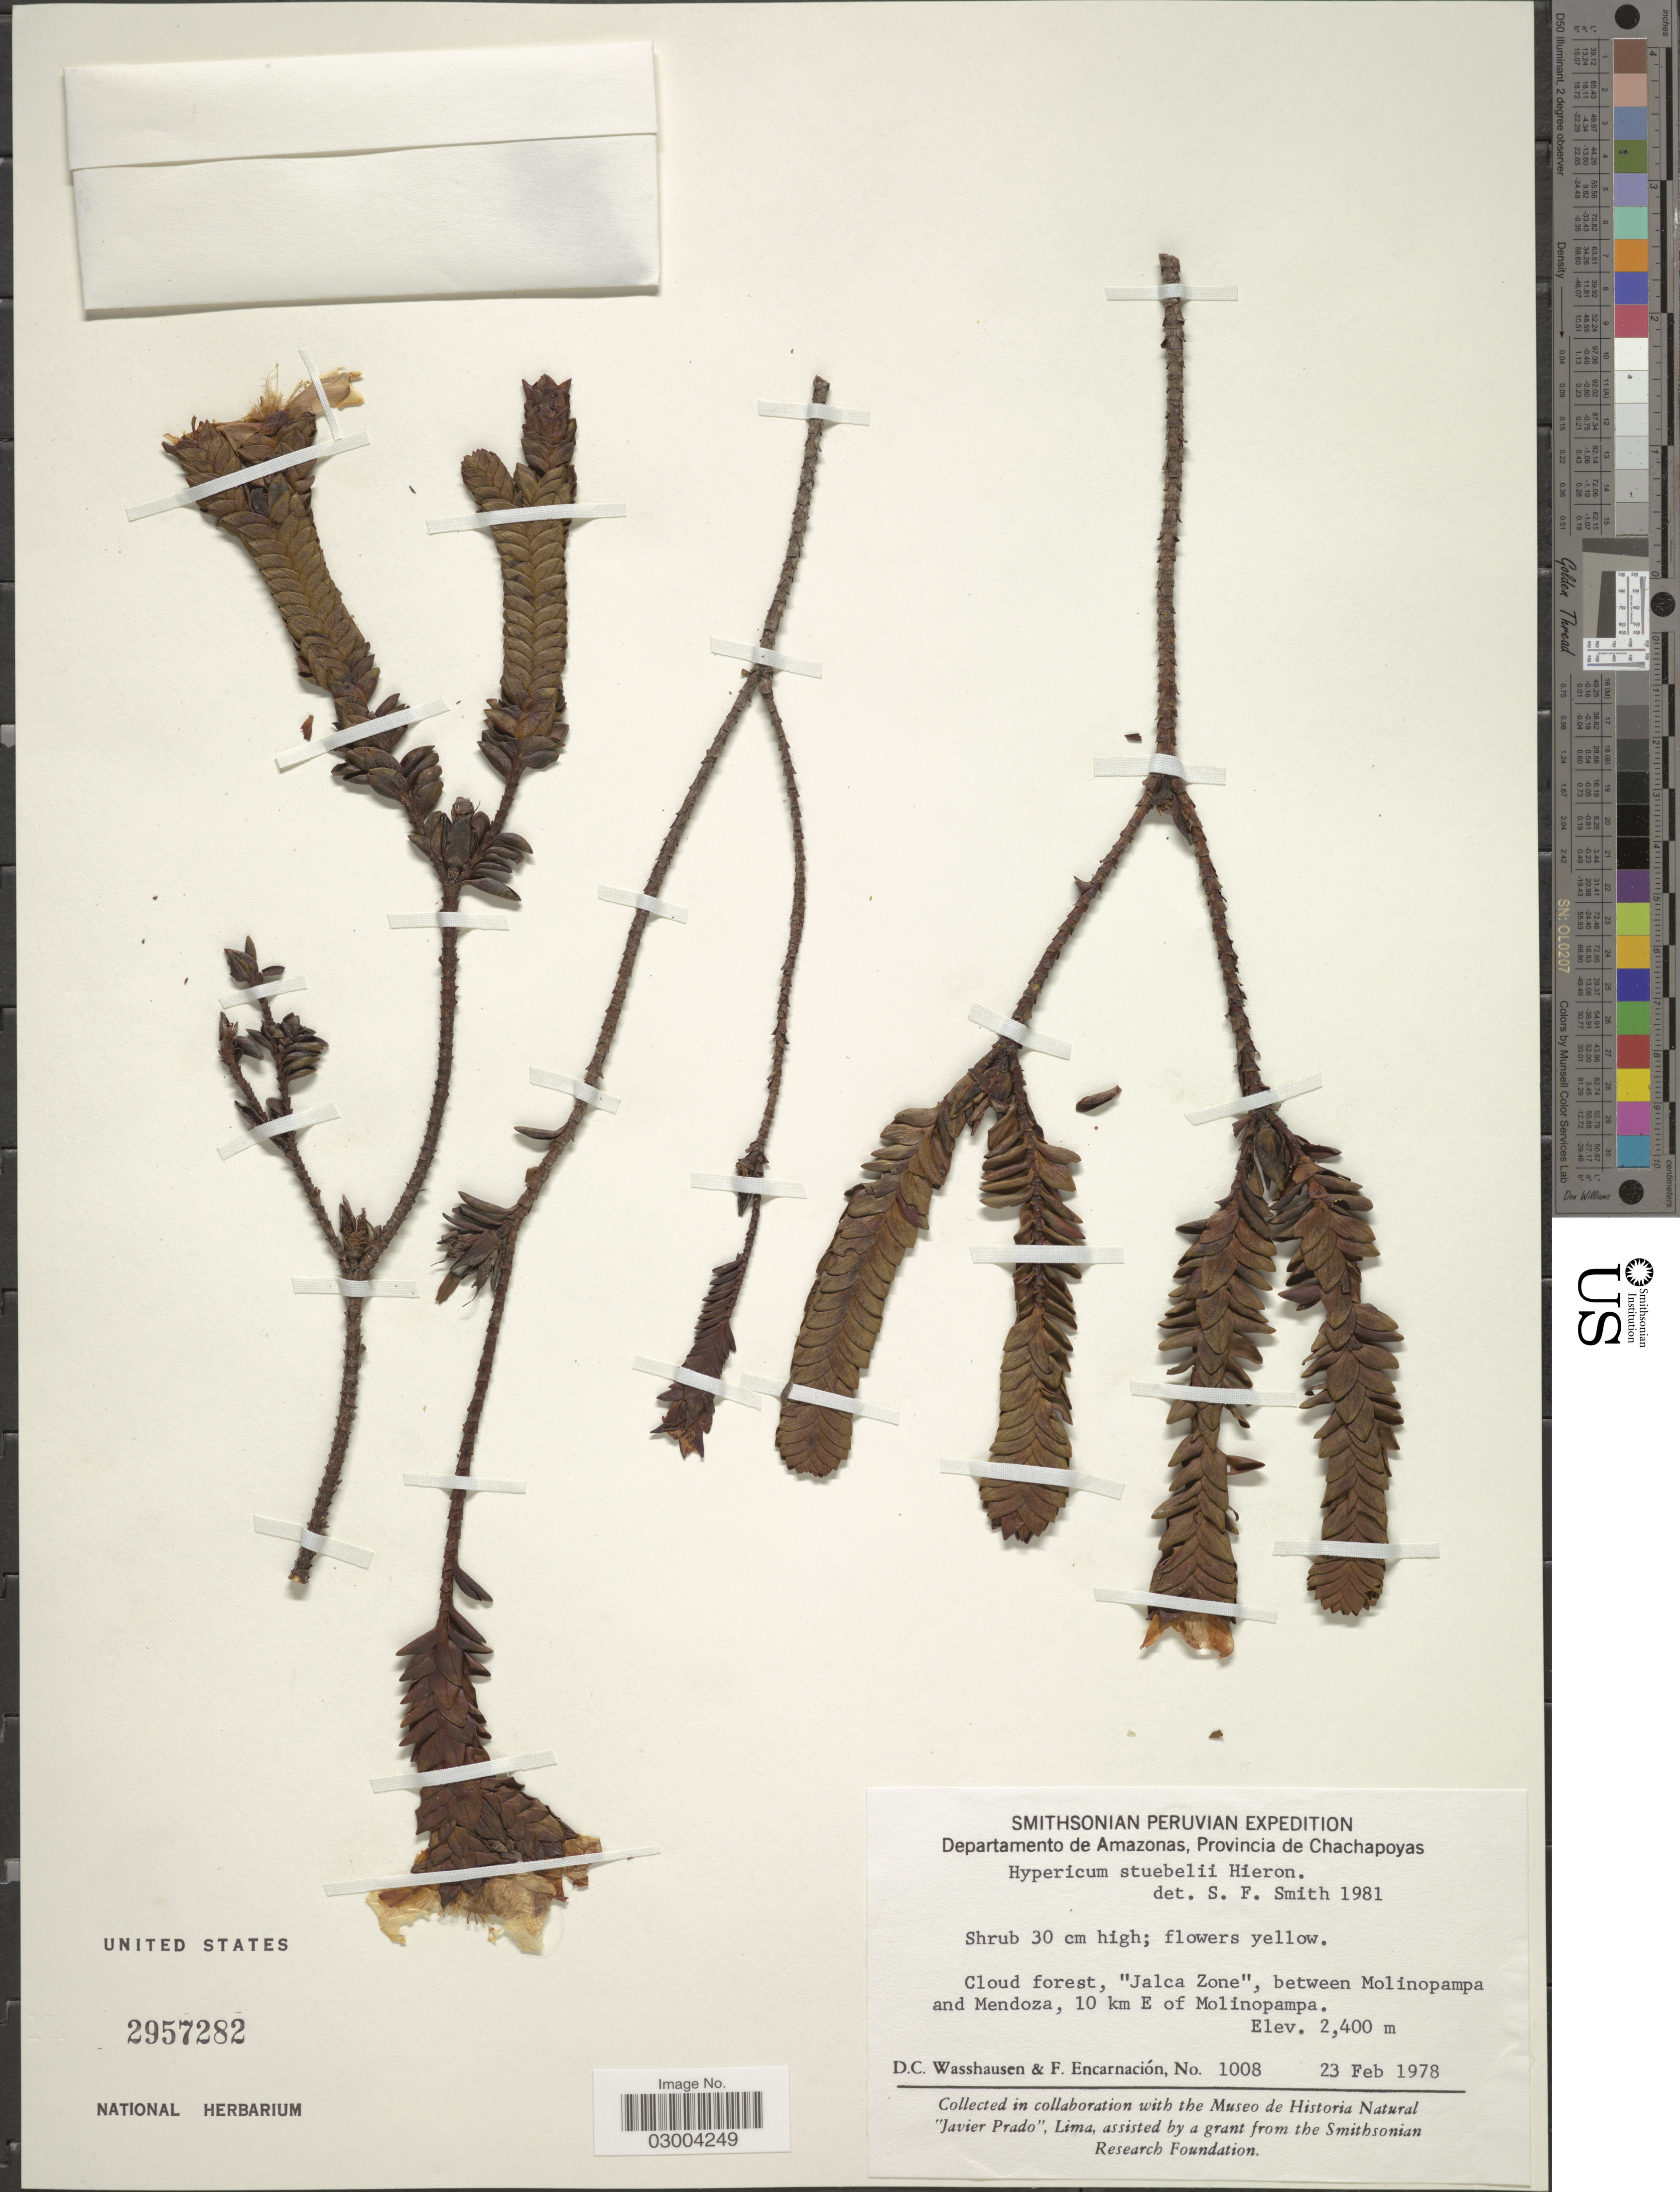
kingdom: Plantae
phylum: Tracheophyta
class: Magnoliopsida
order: Malpighiales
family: Hypericaceae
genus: Hypericum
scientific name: Hypericum stuebelii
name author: Hieron.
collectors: D. C. Wasshausen & F. Encarnación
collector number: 1008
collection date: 1978-02-23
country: Peru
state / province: Amazonas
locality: Departamento de Amazonas, Provincia de Chachapoyas. Cloud forest, "Jalca Zone", between Molinopampa and Mendoza, 10 km E of Molinopampa.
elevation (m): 2400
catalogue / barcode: US 2957282